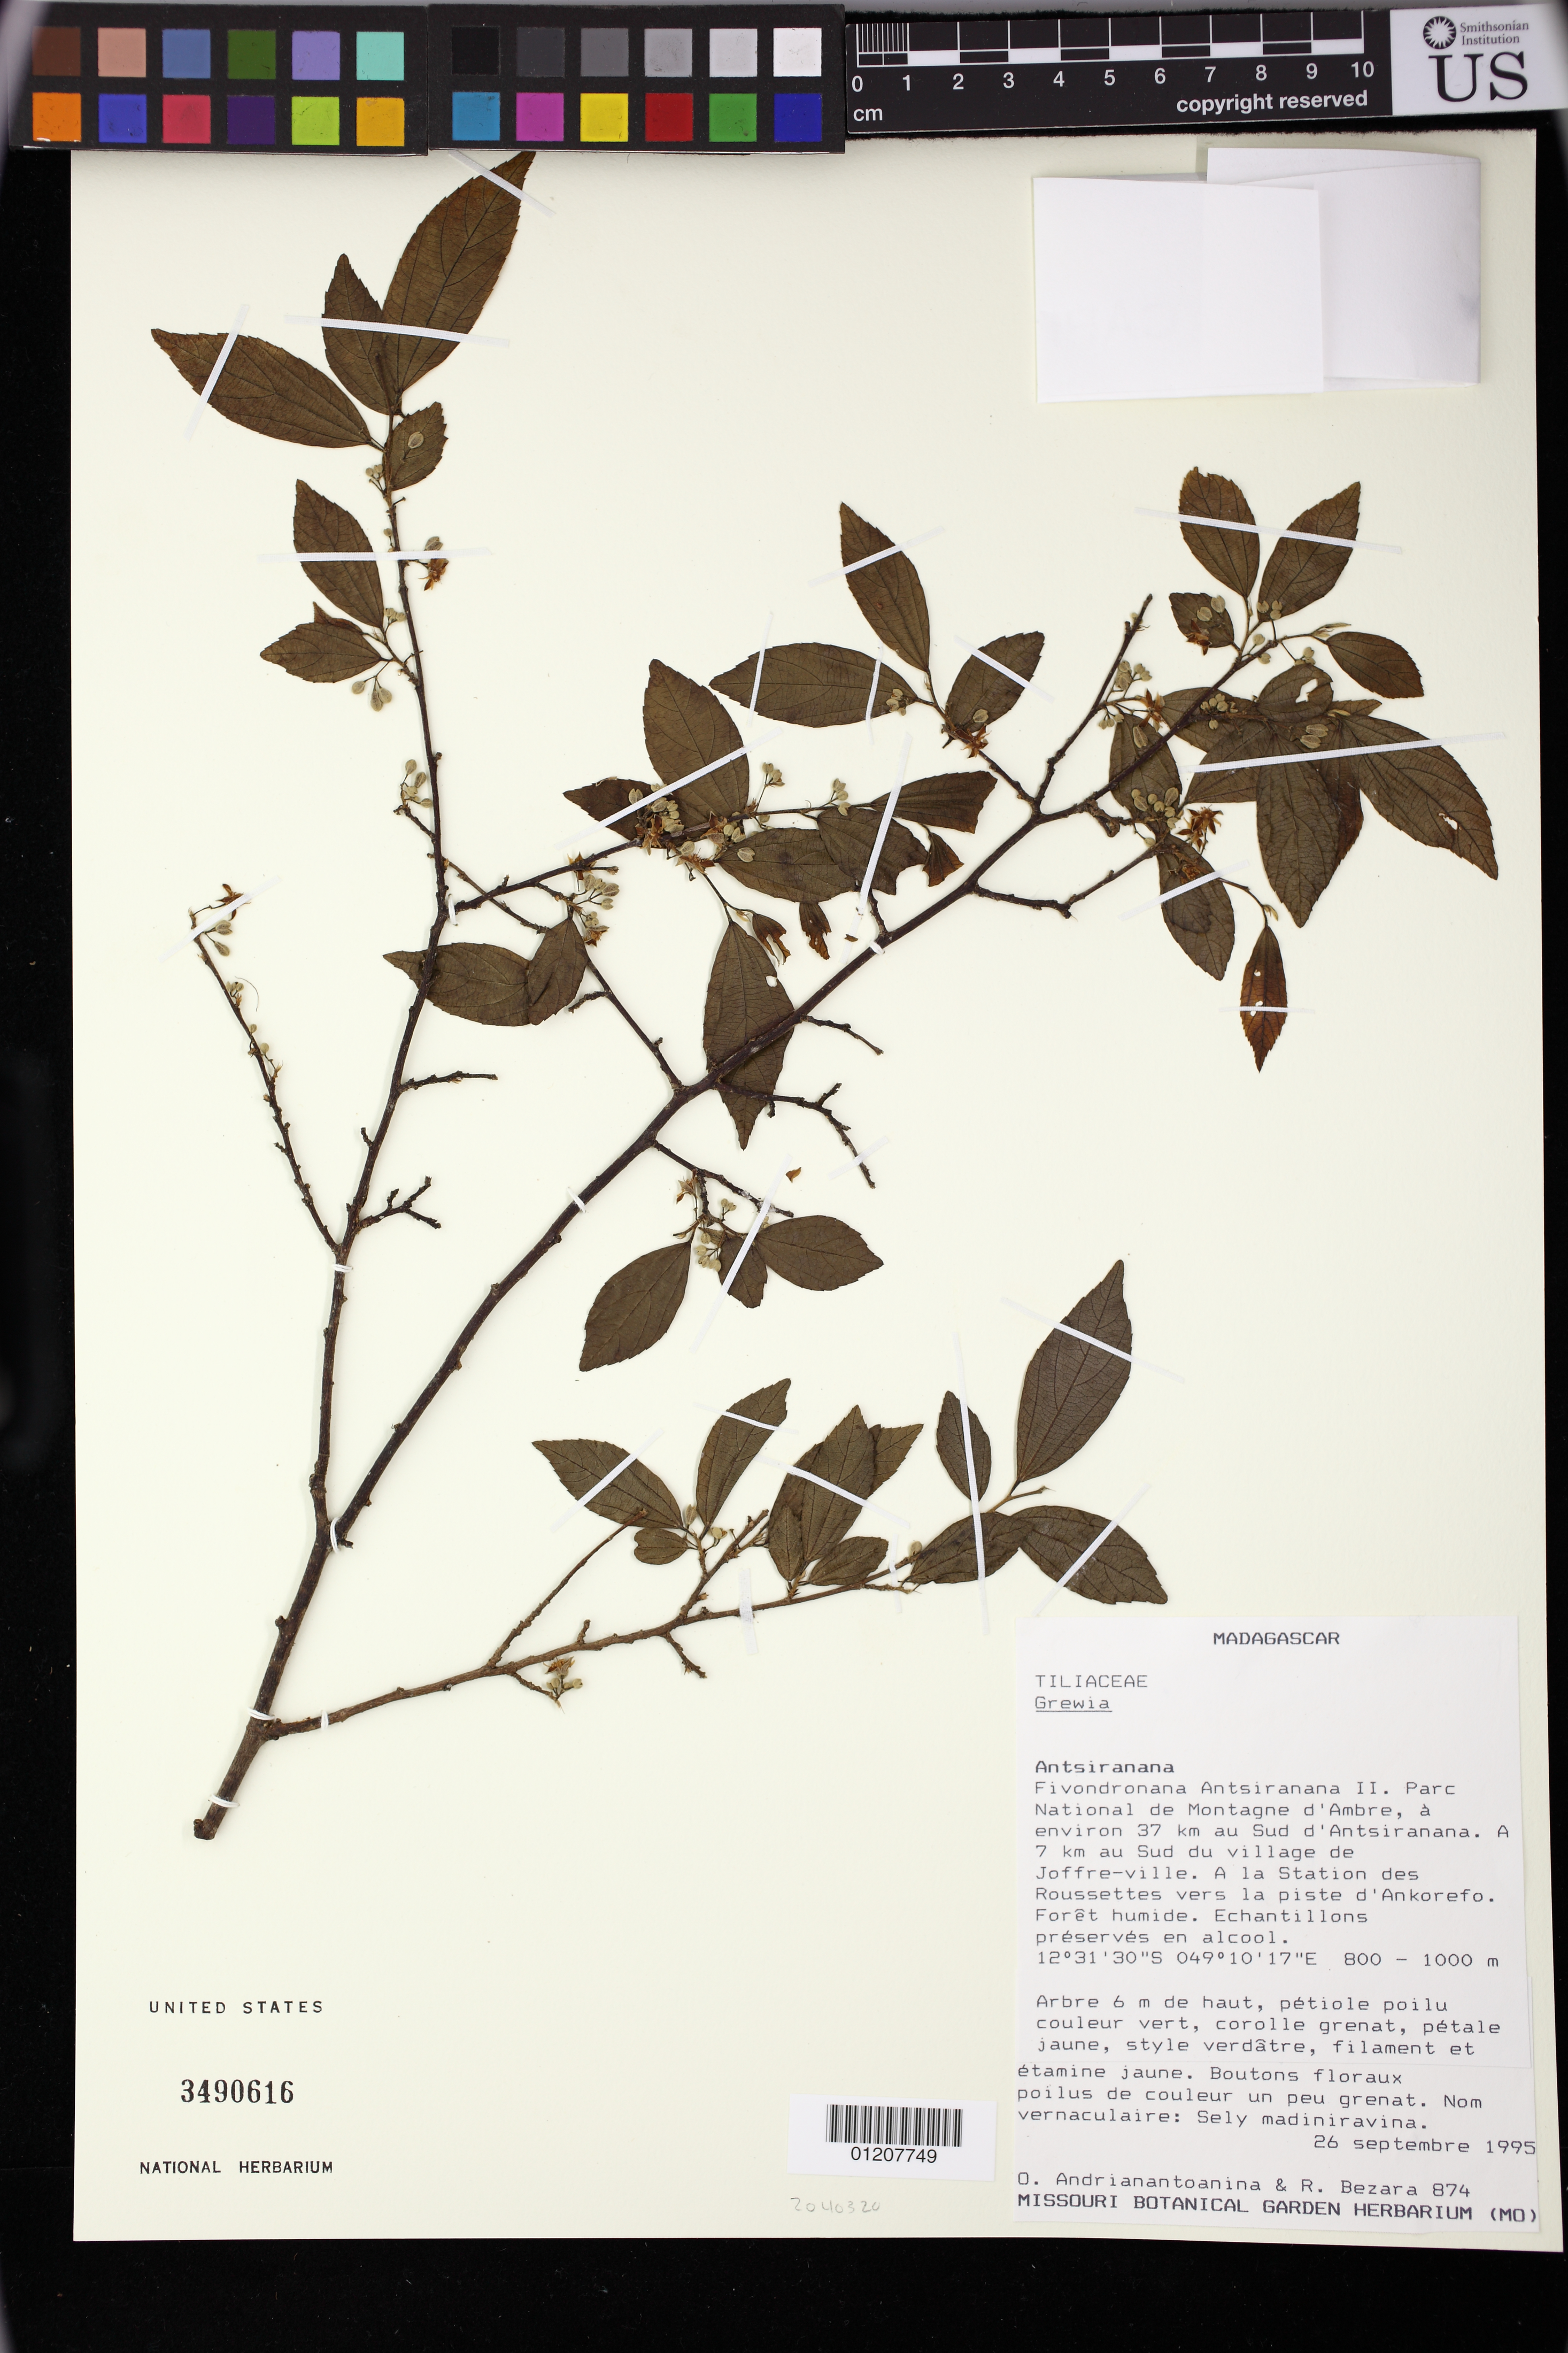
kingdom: Plantae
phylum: Tracheophyta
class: Magnoliopsida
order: Malvales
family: Malvaceae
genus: Grewia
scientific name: Grewia sp.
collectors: O. Andrianantoanina & R. Bezana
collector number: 874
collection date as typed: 26 Sep 1995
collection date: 1995-09-26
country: Madagascar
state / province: Diana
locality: Antsiranana. Fivondronana Antsiranana II. Parc National de Montagne d'Ambre, Á environ 37 km au Sud d'Antsiranana. A 7 km au Sud du village de Joffre-ville. A la Station des Roussettes vers la piste d'Ankorefo. Forêt humide.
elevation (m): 800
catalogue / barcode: US 3490616